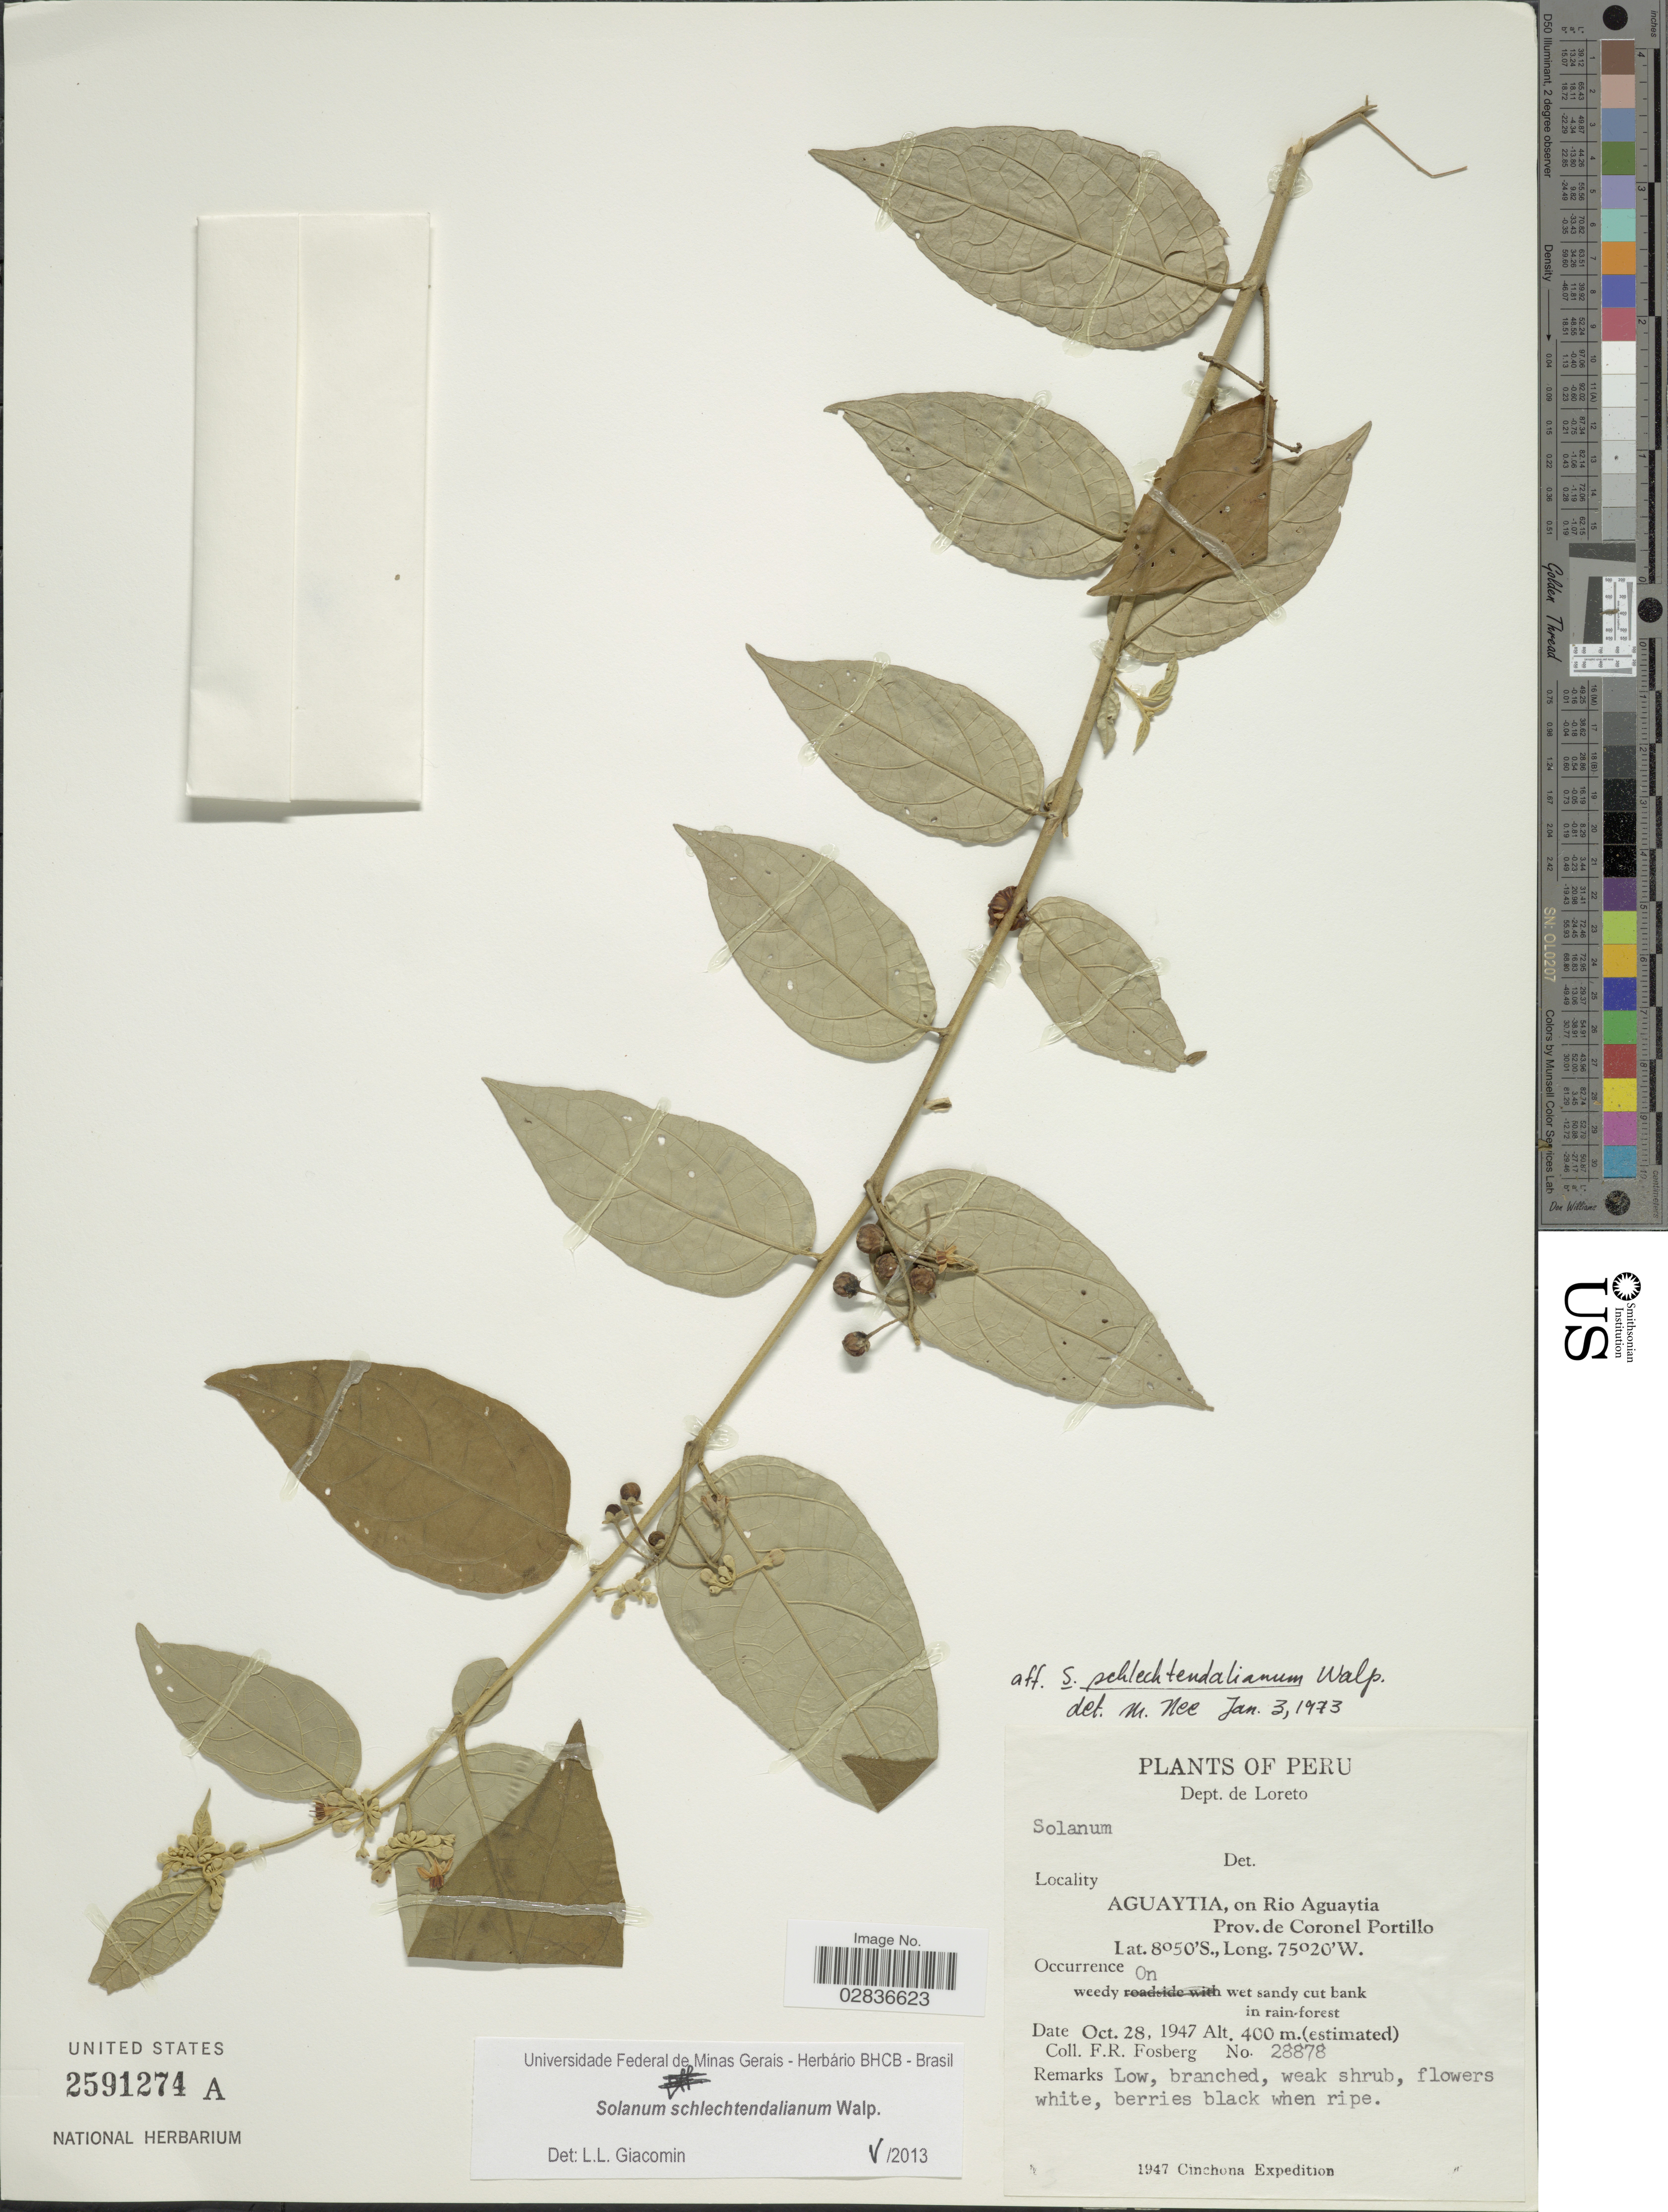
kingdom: Plantae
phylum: Tracheophyta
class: Magnoliopsida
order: Solanales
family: Solanaceae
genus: Solanum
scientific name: Solanum schlechtendalianum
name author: Walp.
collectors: F. R. Fosberg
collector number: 28878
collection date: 1947-10-28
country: Peru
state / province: Loreto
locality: Dept. de Loreto. Aguaytia, on Rio Aguaytia. Prov. de Coronel Portillo.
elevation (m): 400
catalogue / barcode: US 2591274A